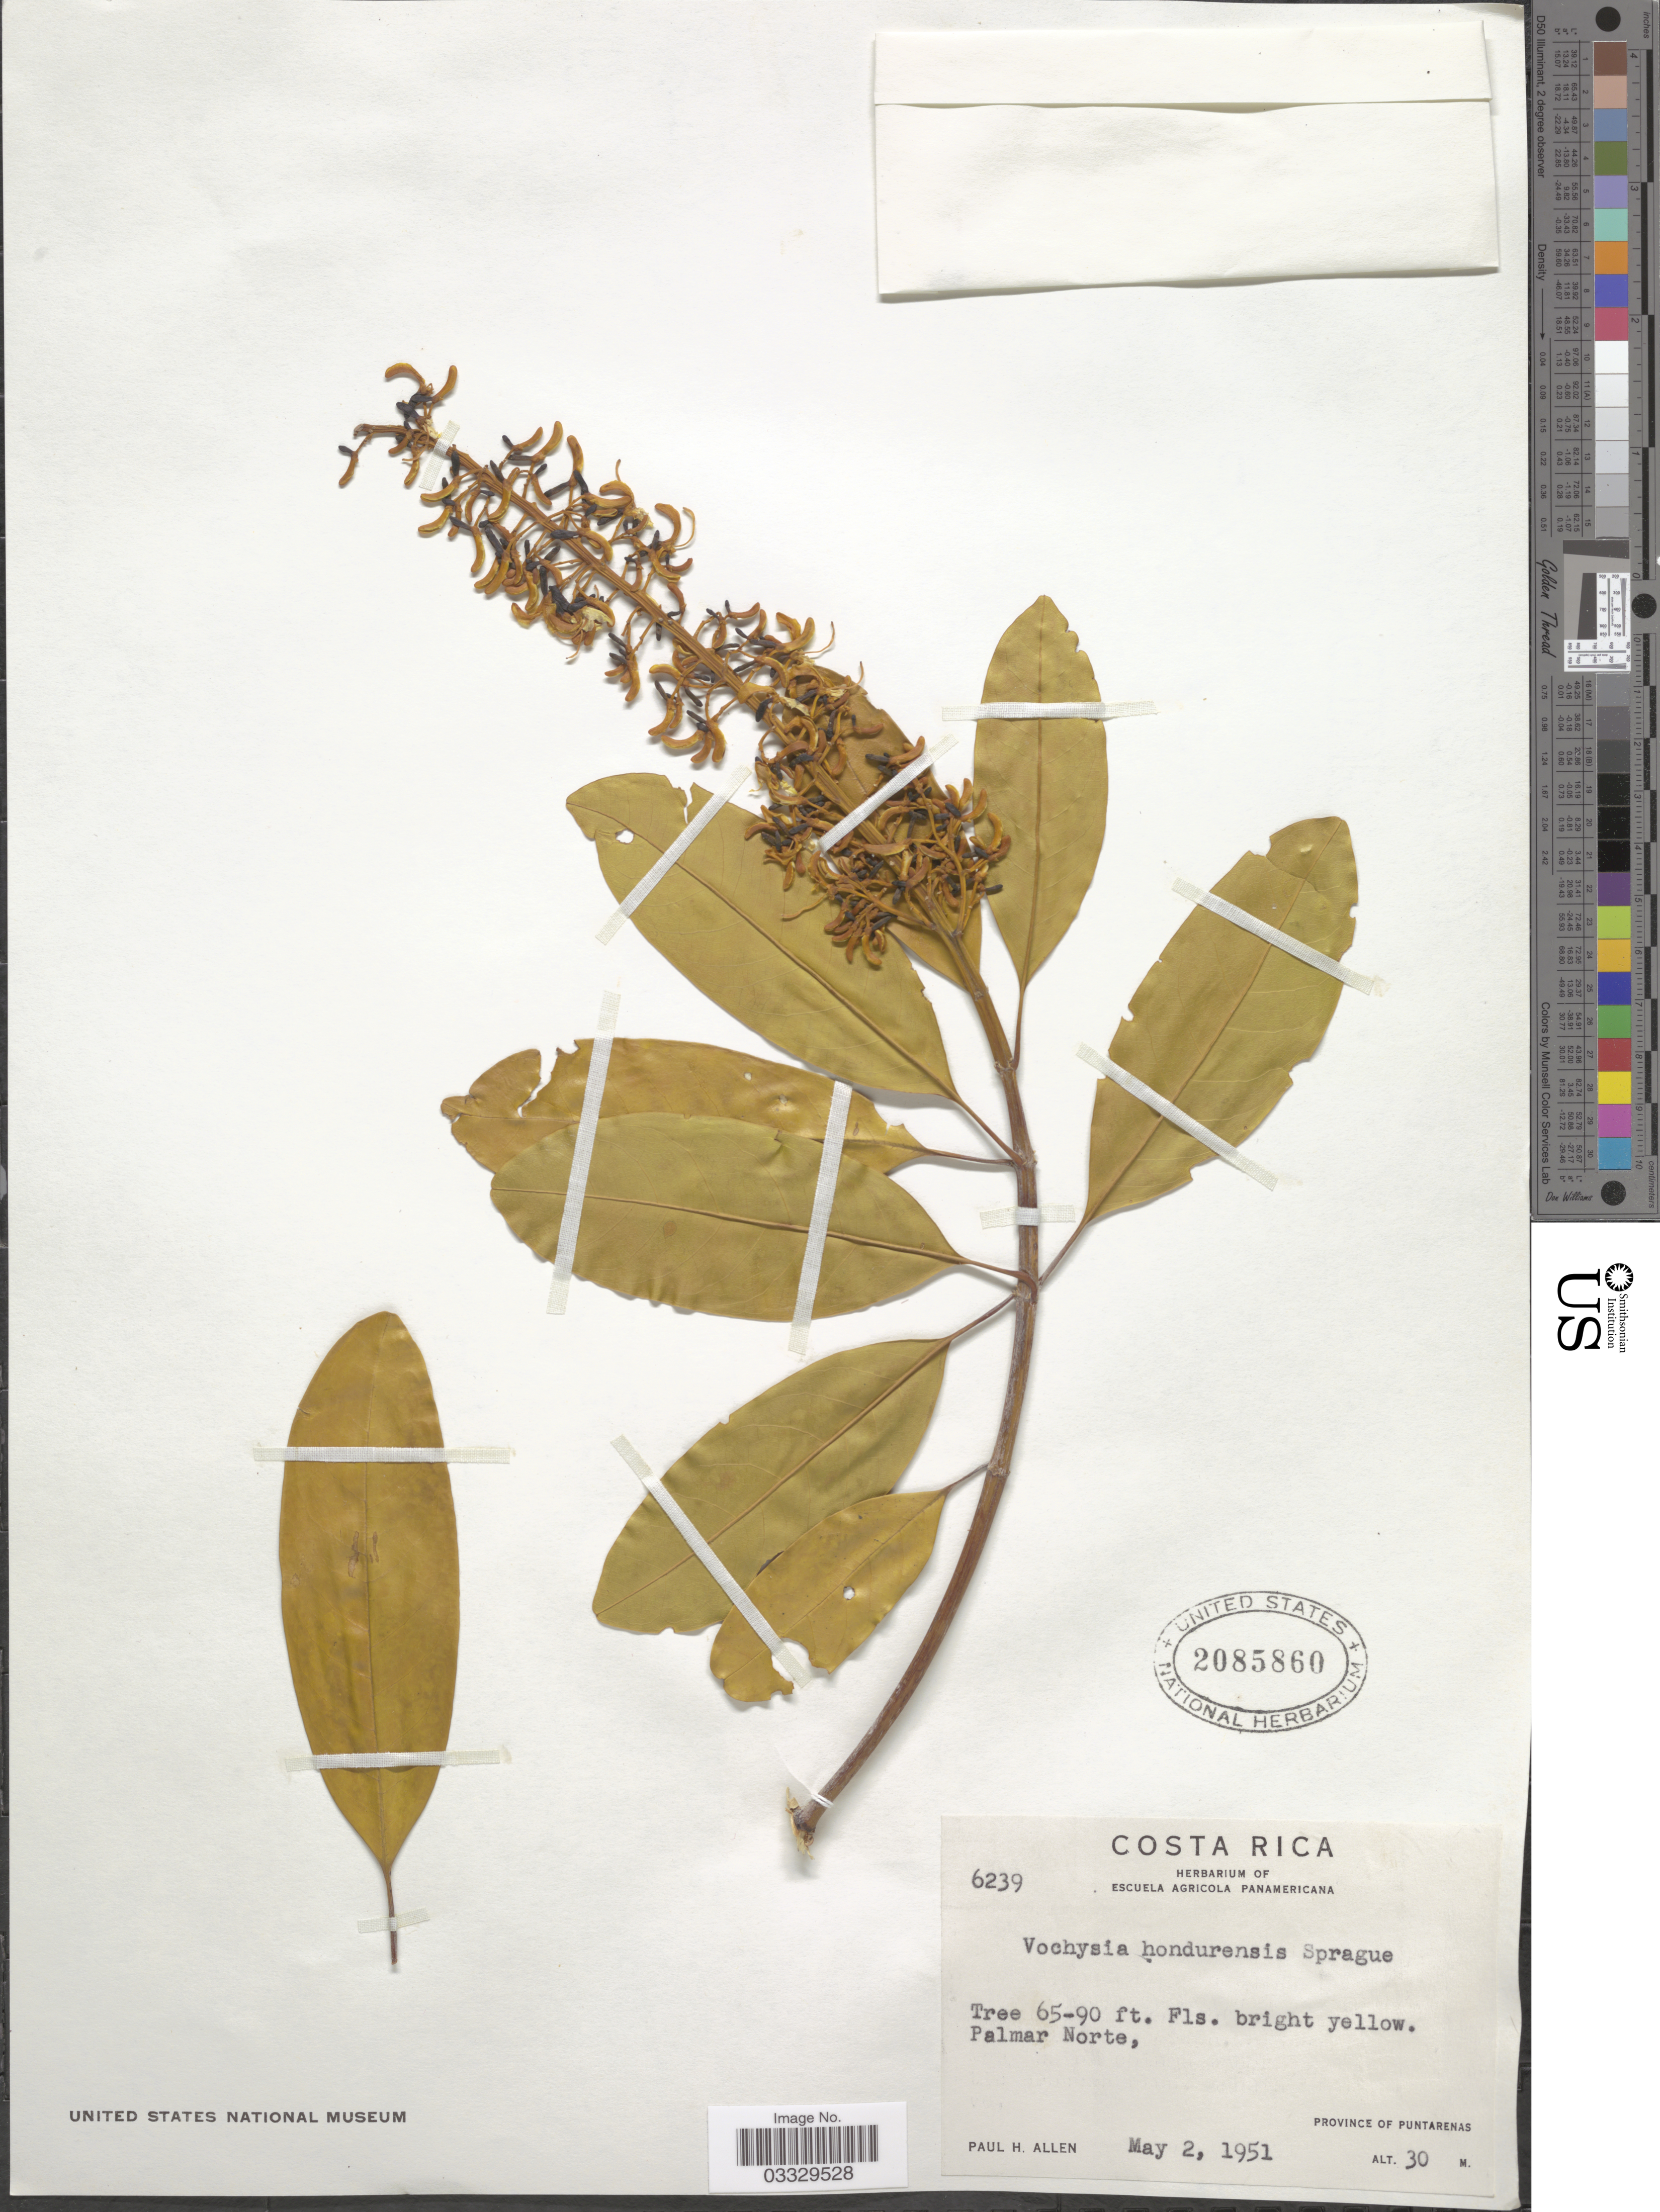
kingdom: Plantae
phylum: Tracheophyta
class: Magnoliopsida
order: Myrtales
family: Vochysiaceae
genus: Vochysia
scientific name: Vochysia hondurensis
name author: Sprague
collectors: P. H. Allen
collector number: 6239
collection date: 1951-05-02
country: Costa Rica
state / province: Puntarenas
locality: Palmar Norte.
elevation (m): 30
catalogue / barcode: US 2085860